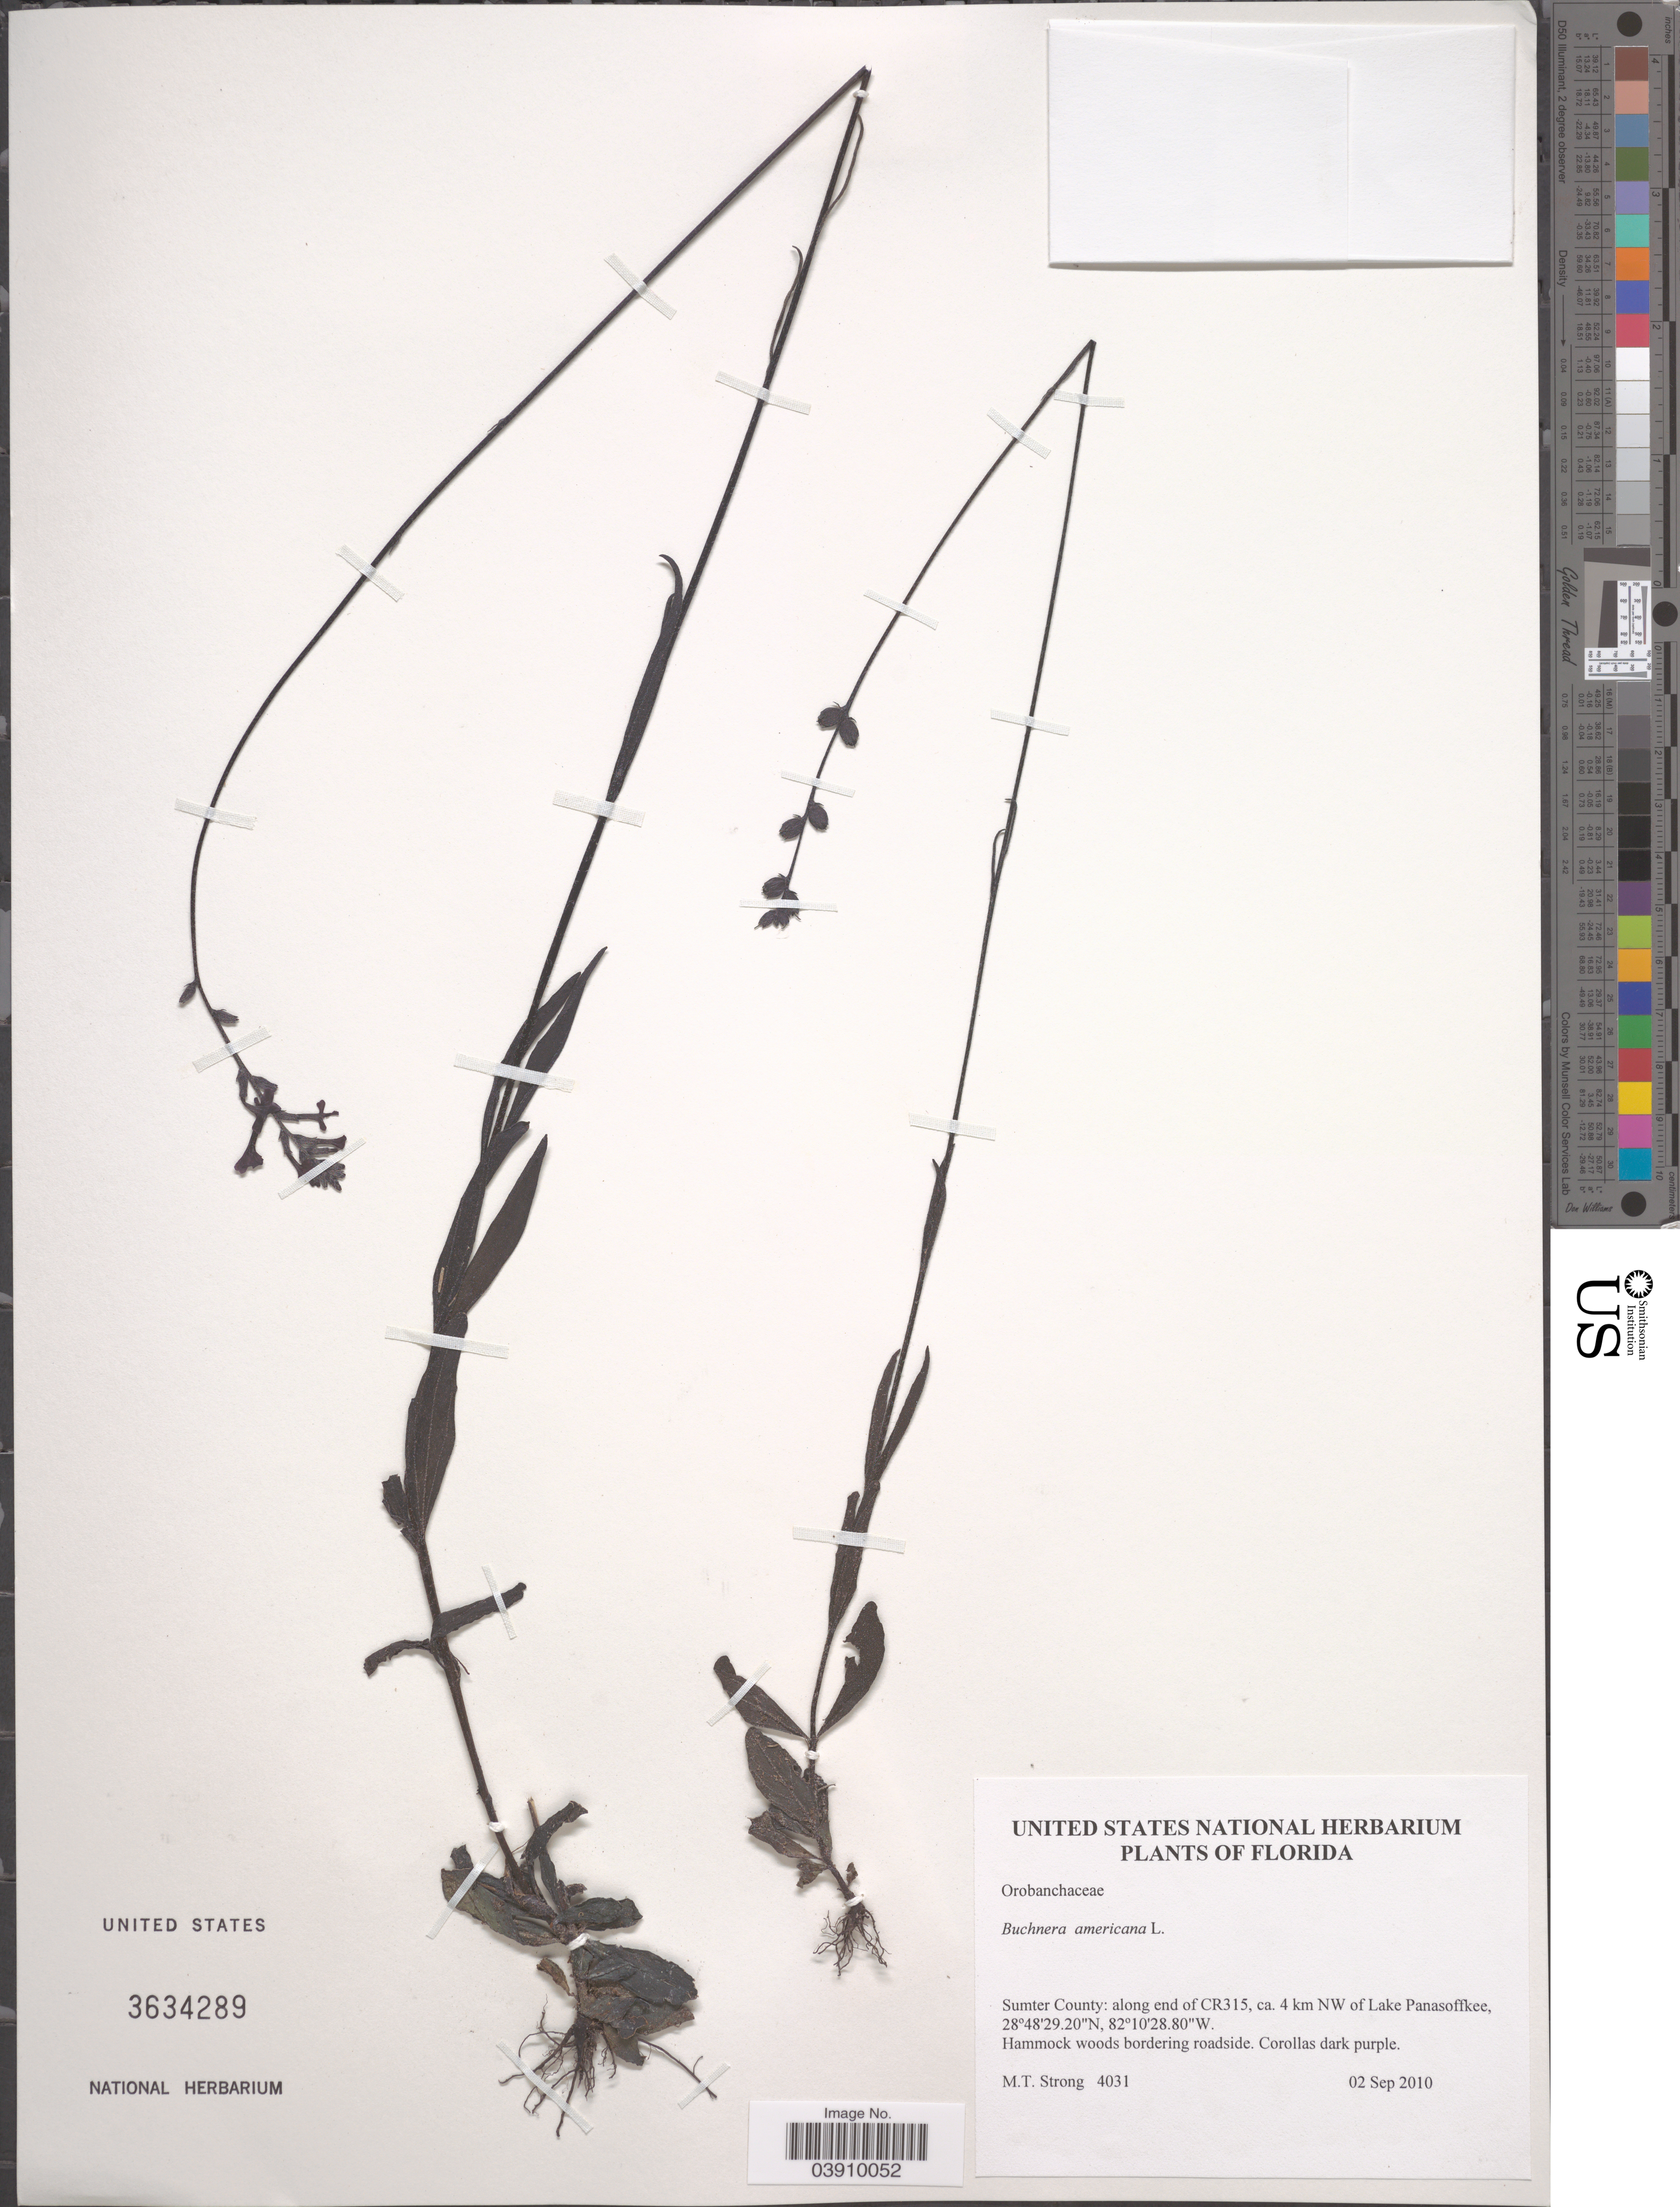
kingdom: Plantae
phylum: Tracheophyta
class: Magnoliopsida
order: Lamiales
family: Orobanchaceae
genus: Buchnera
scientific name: Buchnera americana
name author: L.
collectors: M. T. Strong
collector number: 4031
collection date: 2010-09-02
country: United States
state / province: Florida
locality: Sumter County: along end of CR315, ca. 4 km NW of Lake Panasoffkee.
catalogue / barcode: US 3634289